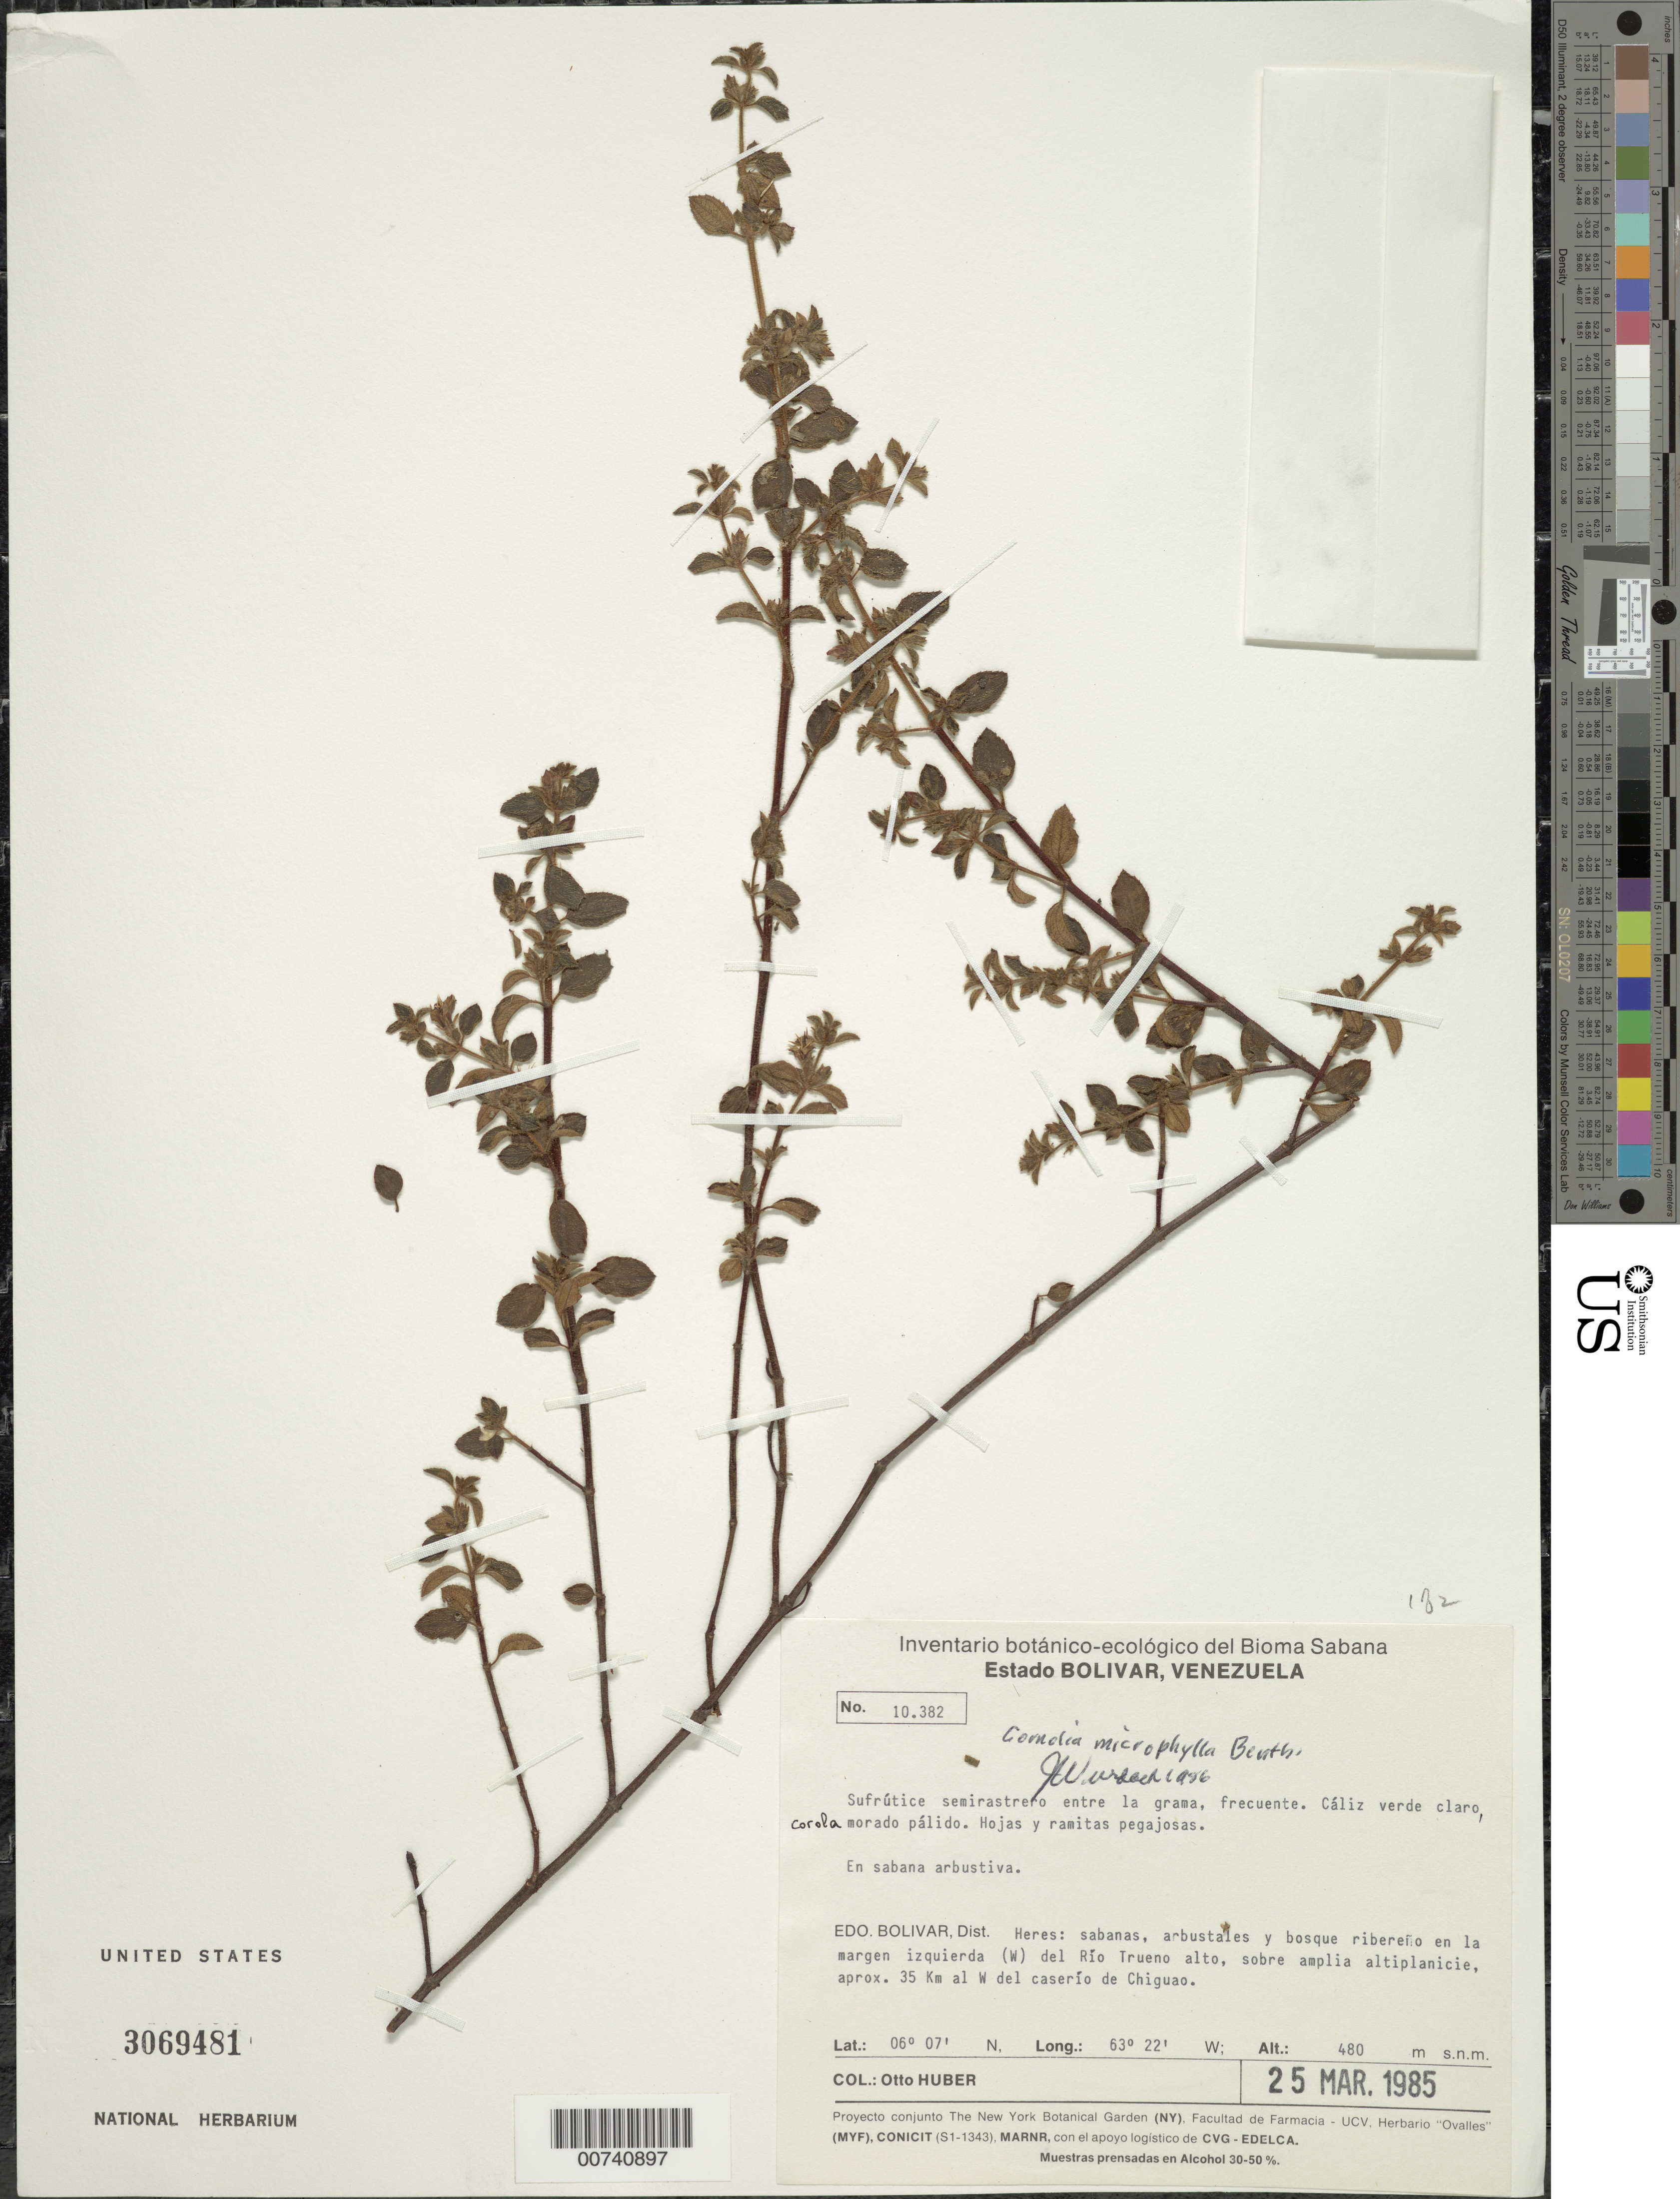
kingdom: Plantae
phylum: Tracheophyta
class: Magnoliopsida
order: Myrtales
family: Melastomataceae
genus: Comolia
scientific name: Comolia microphylla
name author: Benth.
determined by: Wurdack, John J., (US), US (UNITED STATES)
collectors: O. Huber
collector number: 10382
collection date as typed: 25-Mar-85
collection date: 1985-03-25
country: Venezuela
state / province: Bolívar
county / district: Heres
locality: Río Trueno, 35 km W del caserío de Chiguao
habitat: Sabana arbustiva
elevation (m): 480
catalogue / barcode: US 3069481